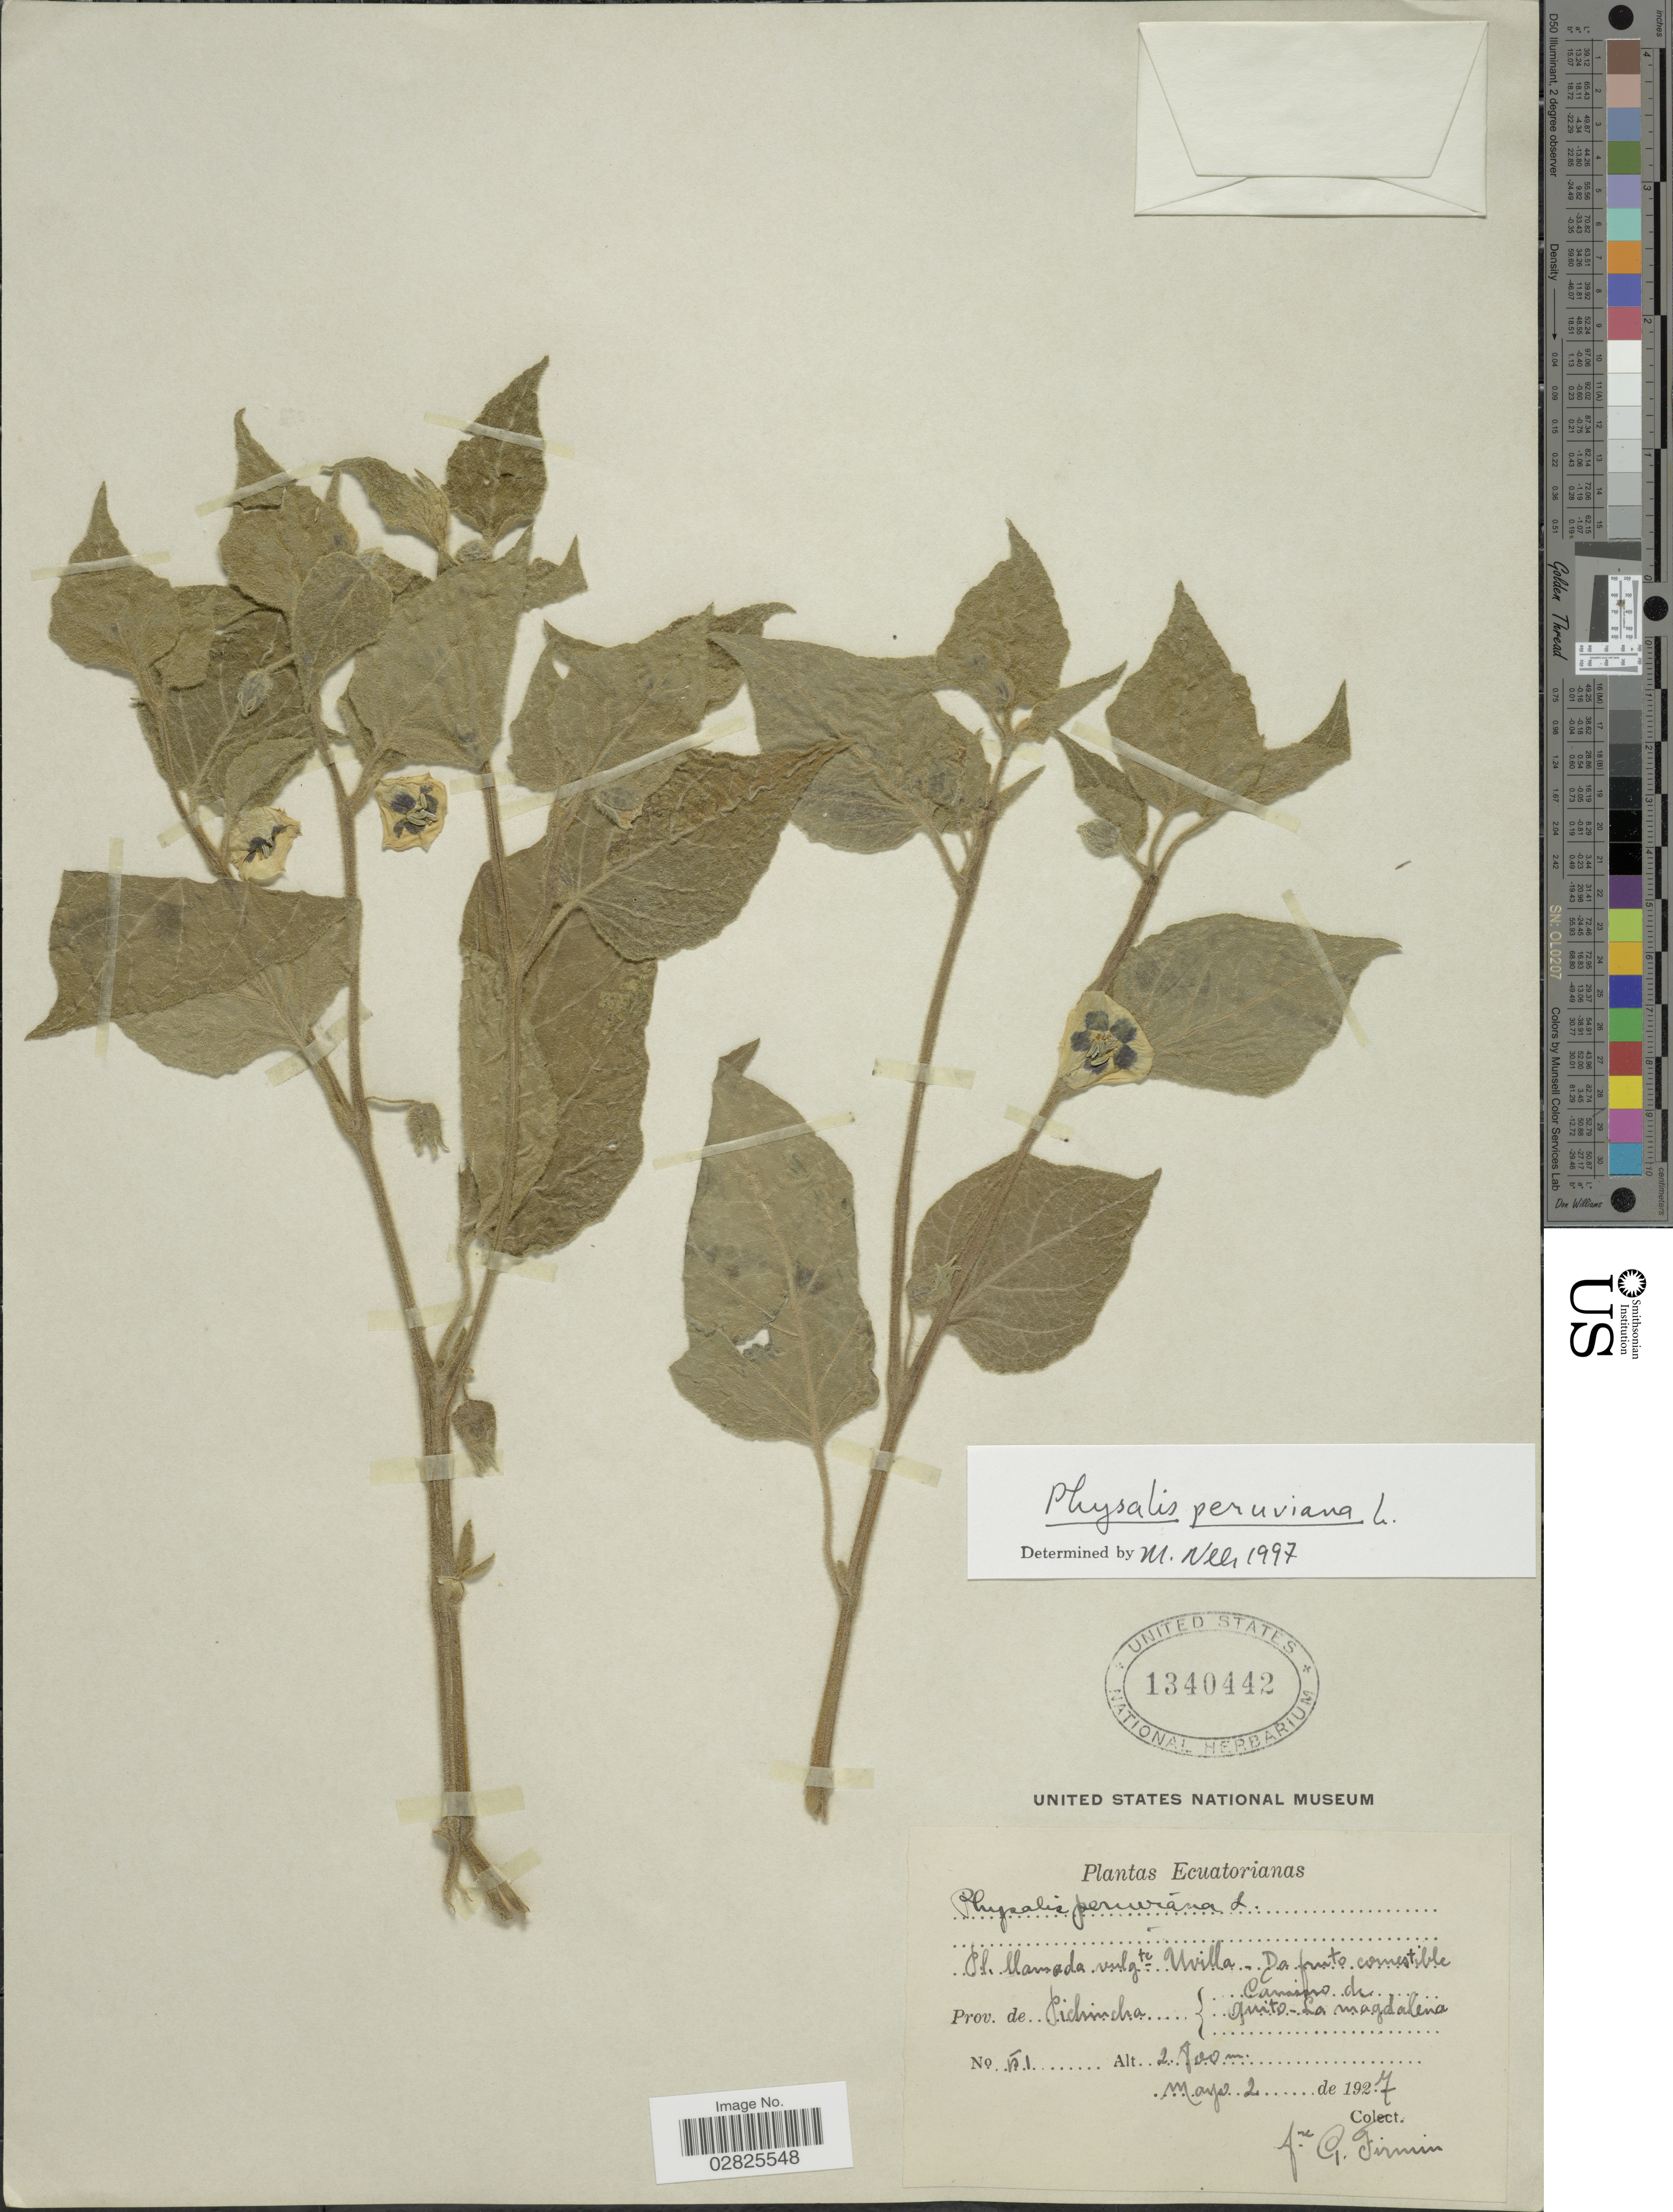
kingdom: Plantae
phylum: Tracheophyta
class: Magnoliopsida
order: Solanales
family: Solanaceae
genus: Physalis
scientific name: Physalis peruviana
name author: L.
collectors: F. Firmin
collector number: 51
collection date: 1927-05-02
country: Ecuador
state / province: Pichincha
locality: Camino de Quito - La Magdalena.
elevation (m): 2800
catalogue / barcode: US 1340442